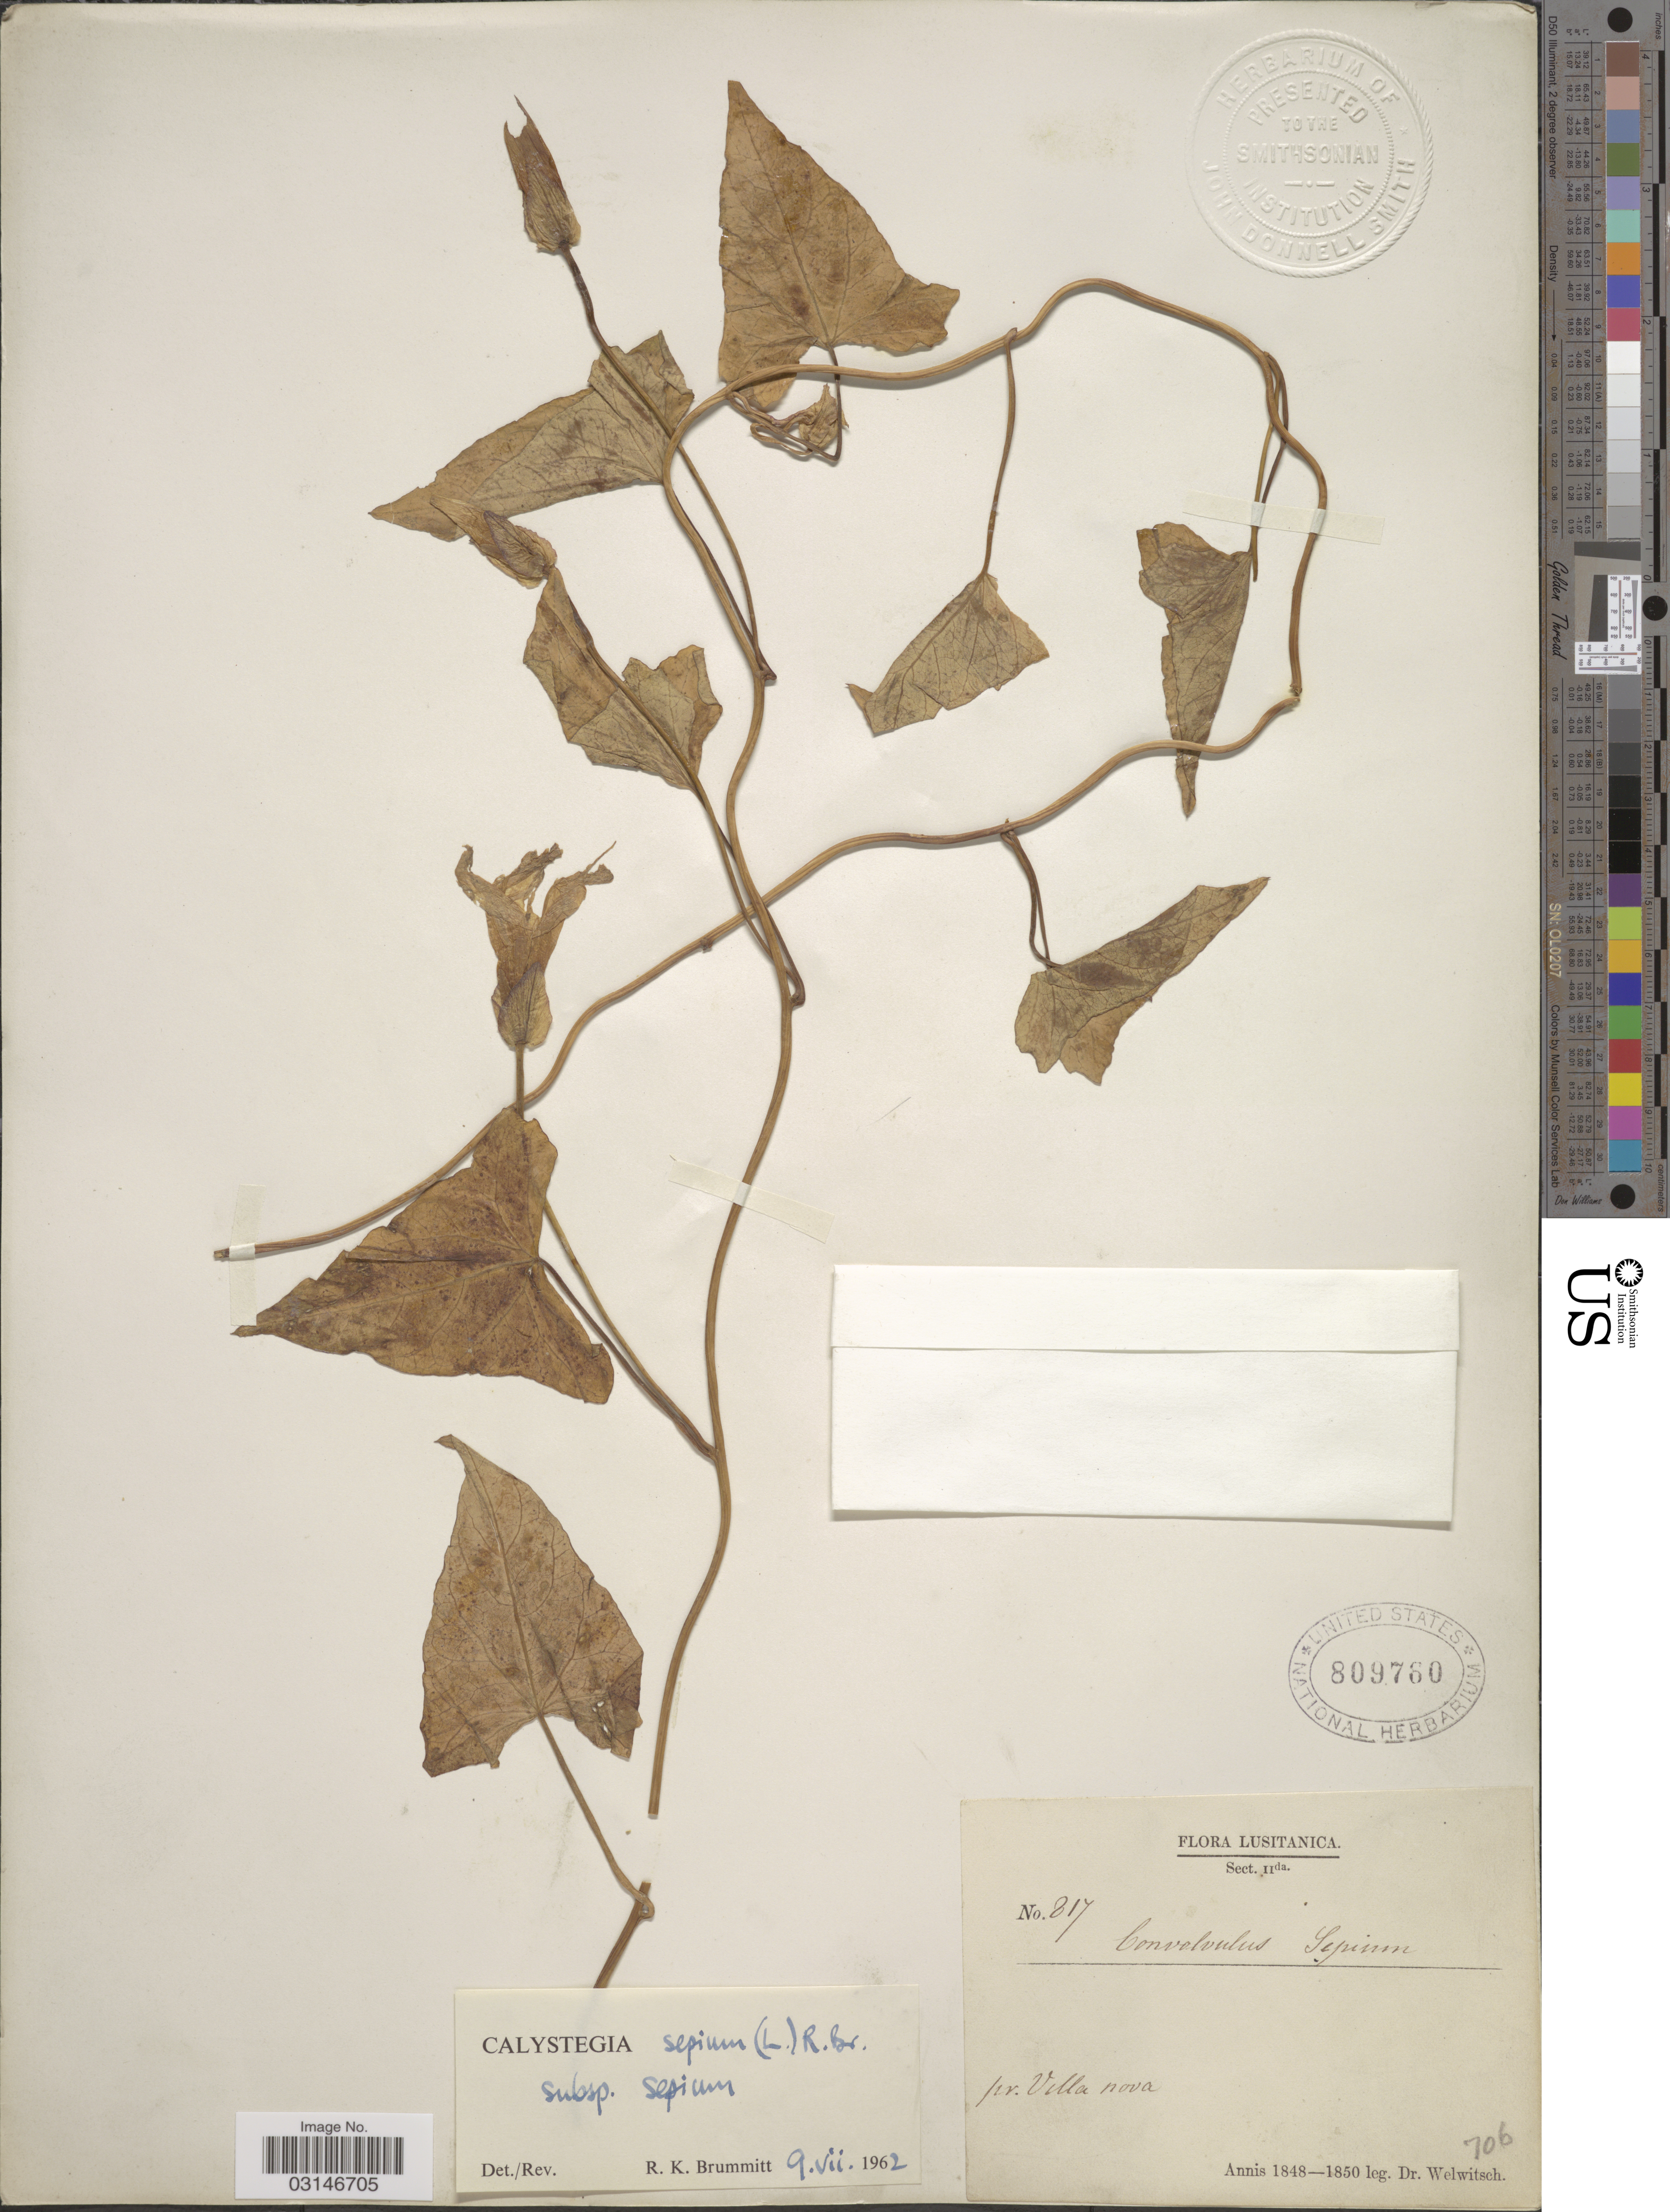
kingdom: Plantae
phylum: Tracheophyta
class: Magnoliopsida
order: Solanales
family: Convolvulaceae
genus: Calystegia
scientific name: Calystegia sepium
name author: (L.) R. Br.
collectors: -. Welwitsch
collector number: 817*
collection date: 1848/1850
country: Portugal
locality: Lusitanica. Sect. IIda. Pr. Villa nova.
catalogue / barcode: US 809760